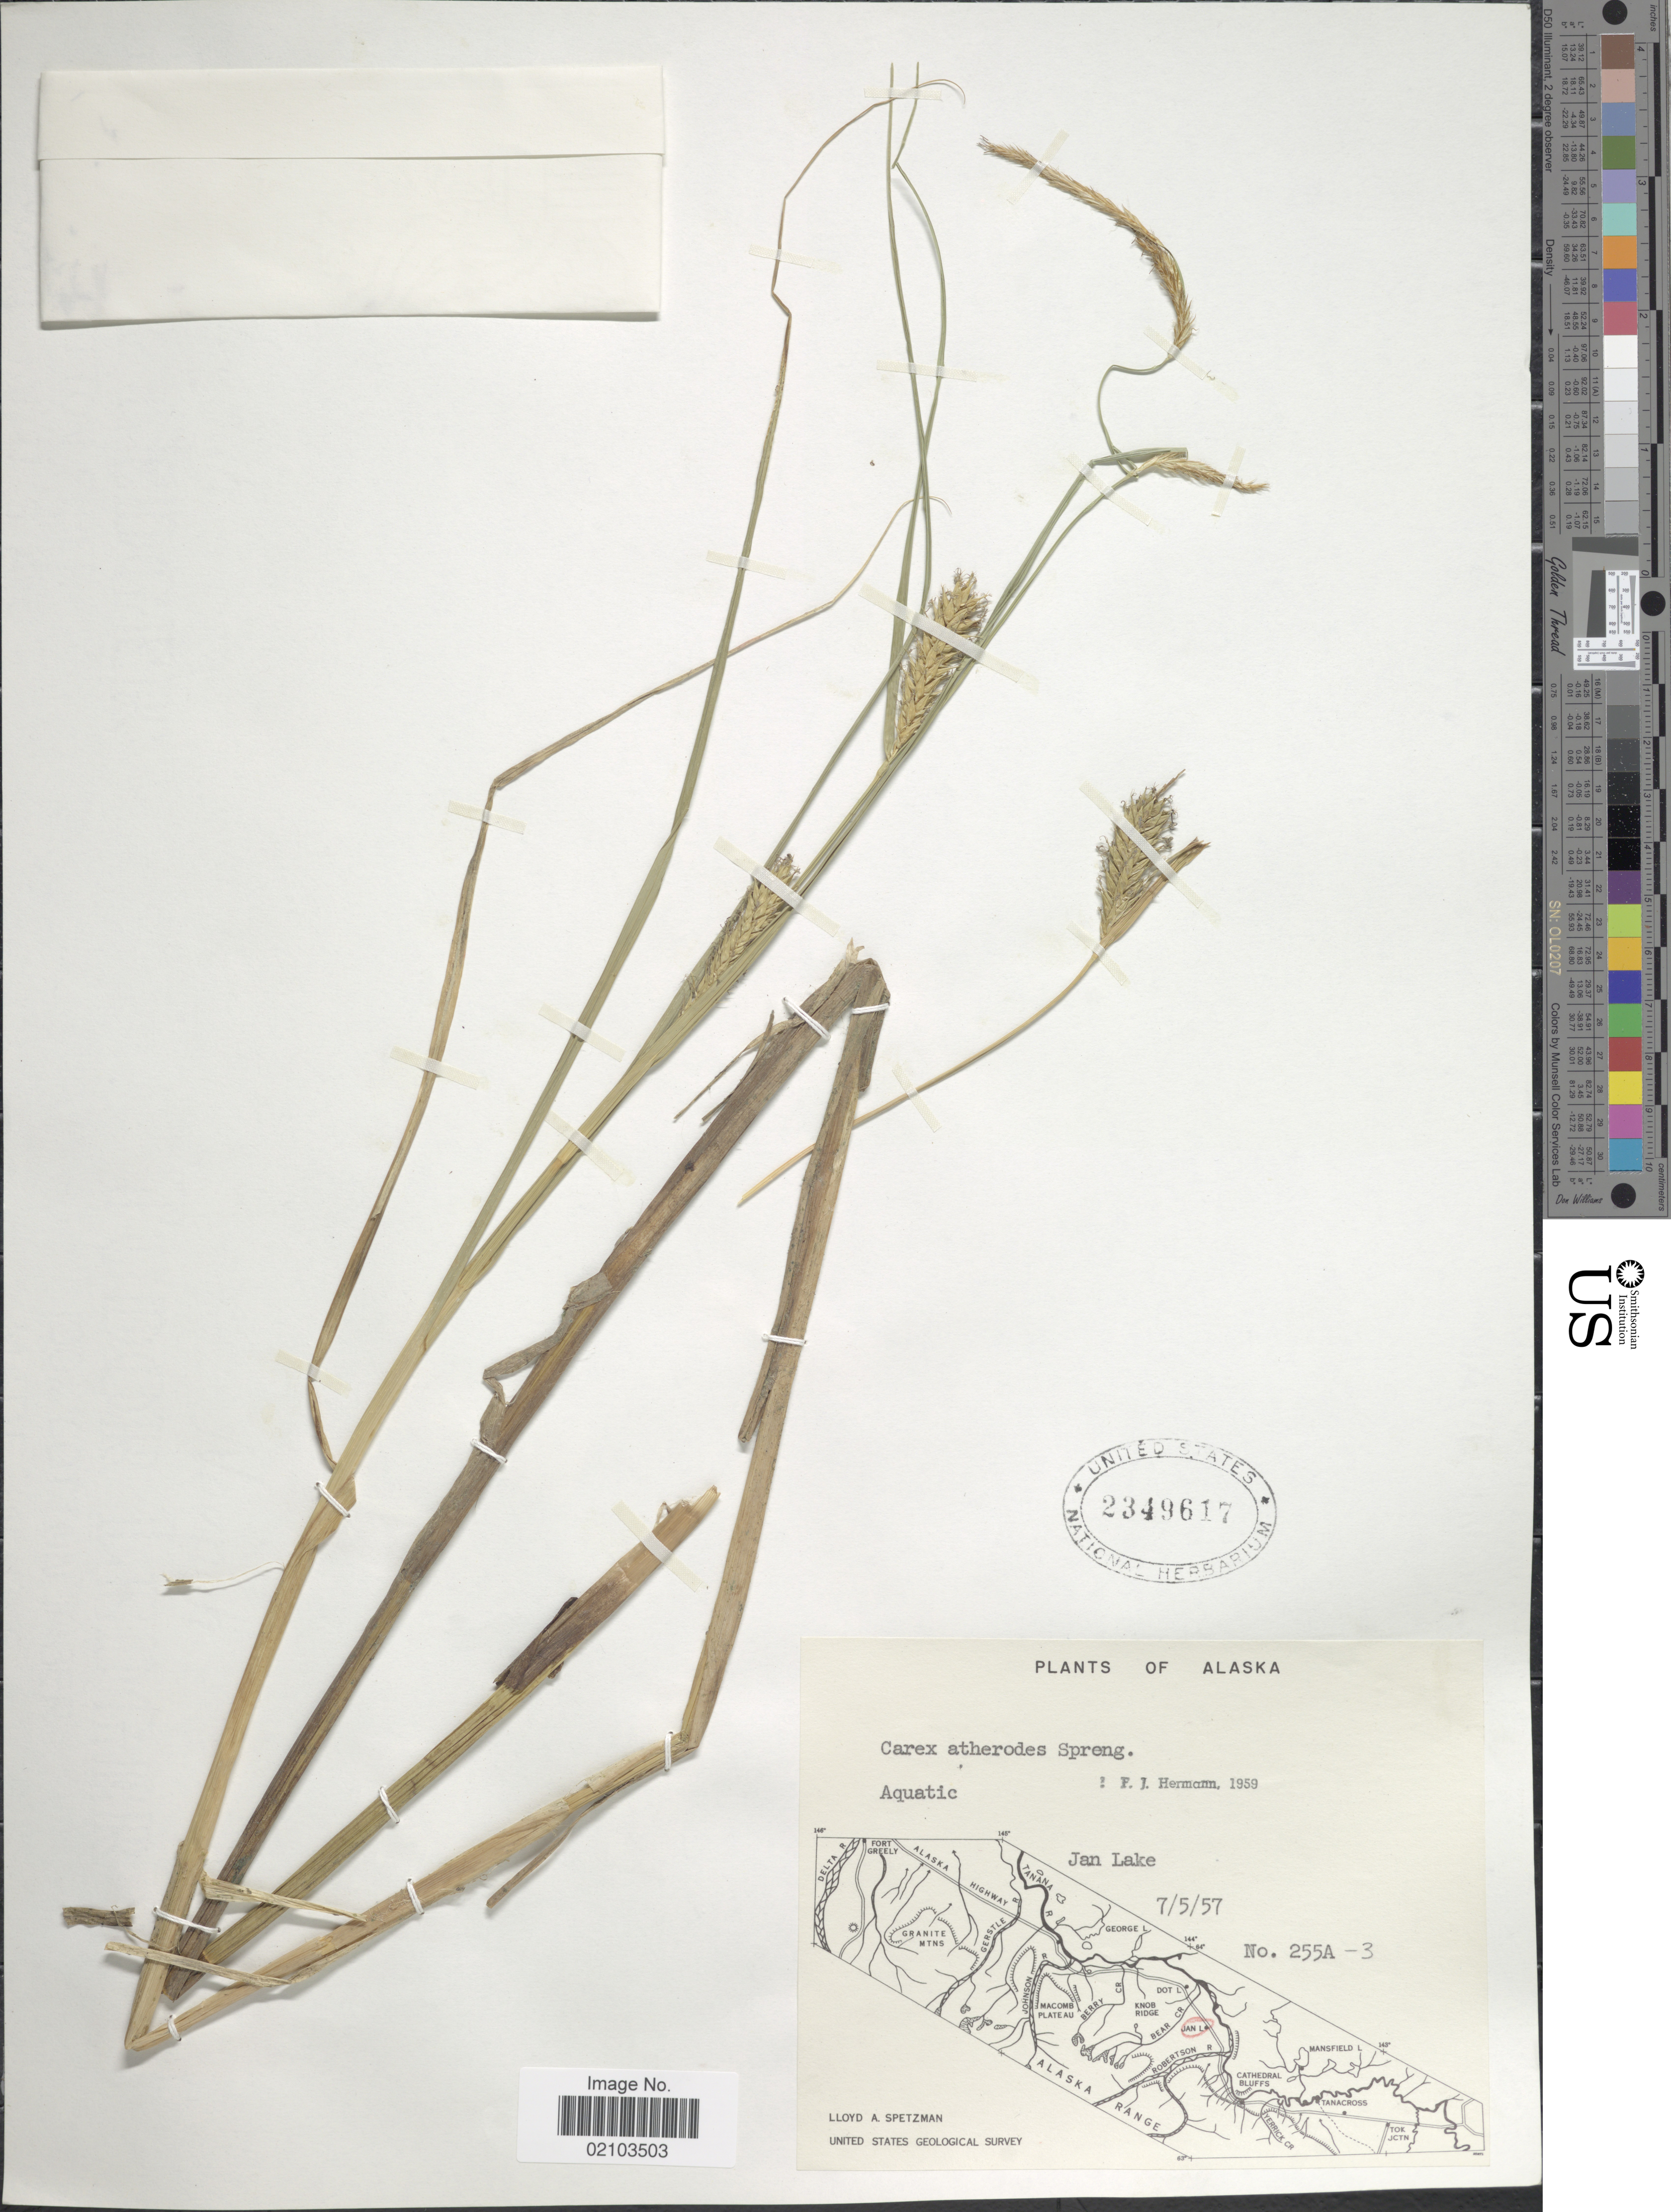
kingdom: Plantae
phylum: Tracheophyta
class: Liliopsida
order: Poales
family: Cyperaceae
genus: Carex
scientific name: Carex atherodes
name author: Spreng.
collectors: L. Spetzman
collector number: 225A-3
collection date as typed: Transcribed d/m/y: 5/7/57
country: United States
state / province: Alaska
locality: Aquatic, Jan Lake.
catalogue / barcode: US 2349617